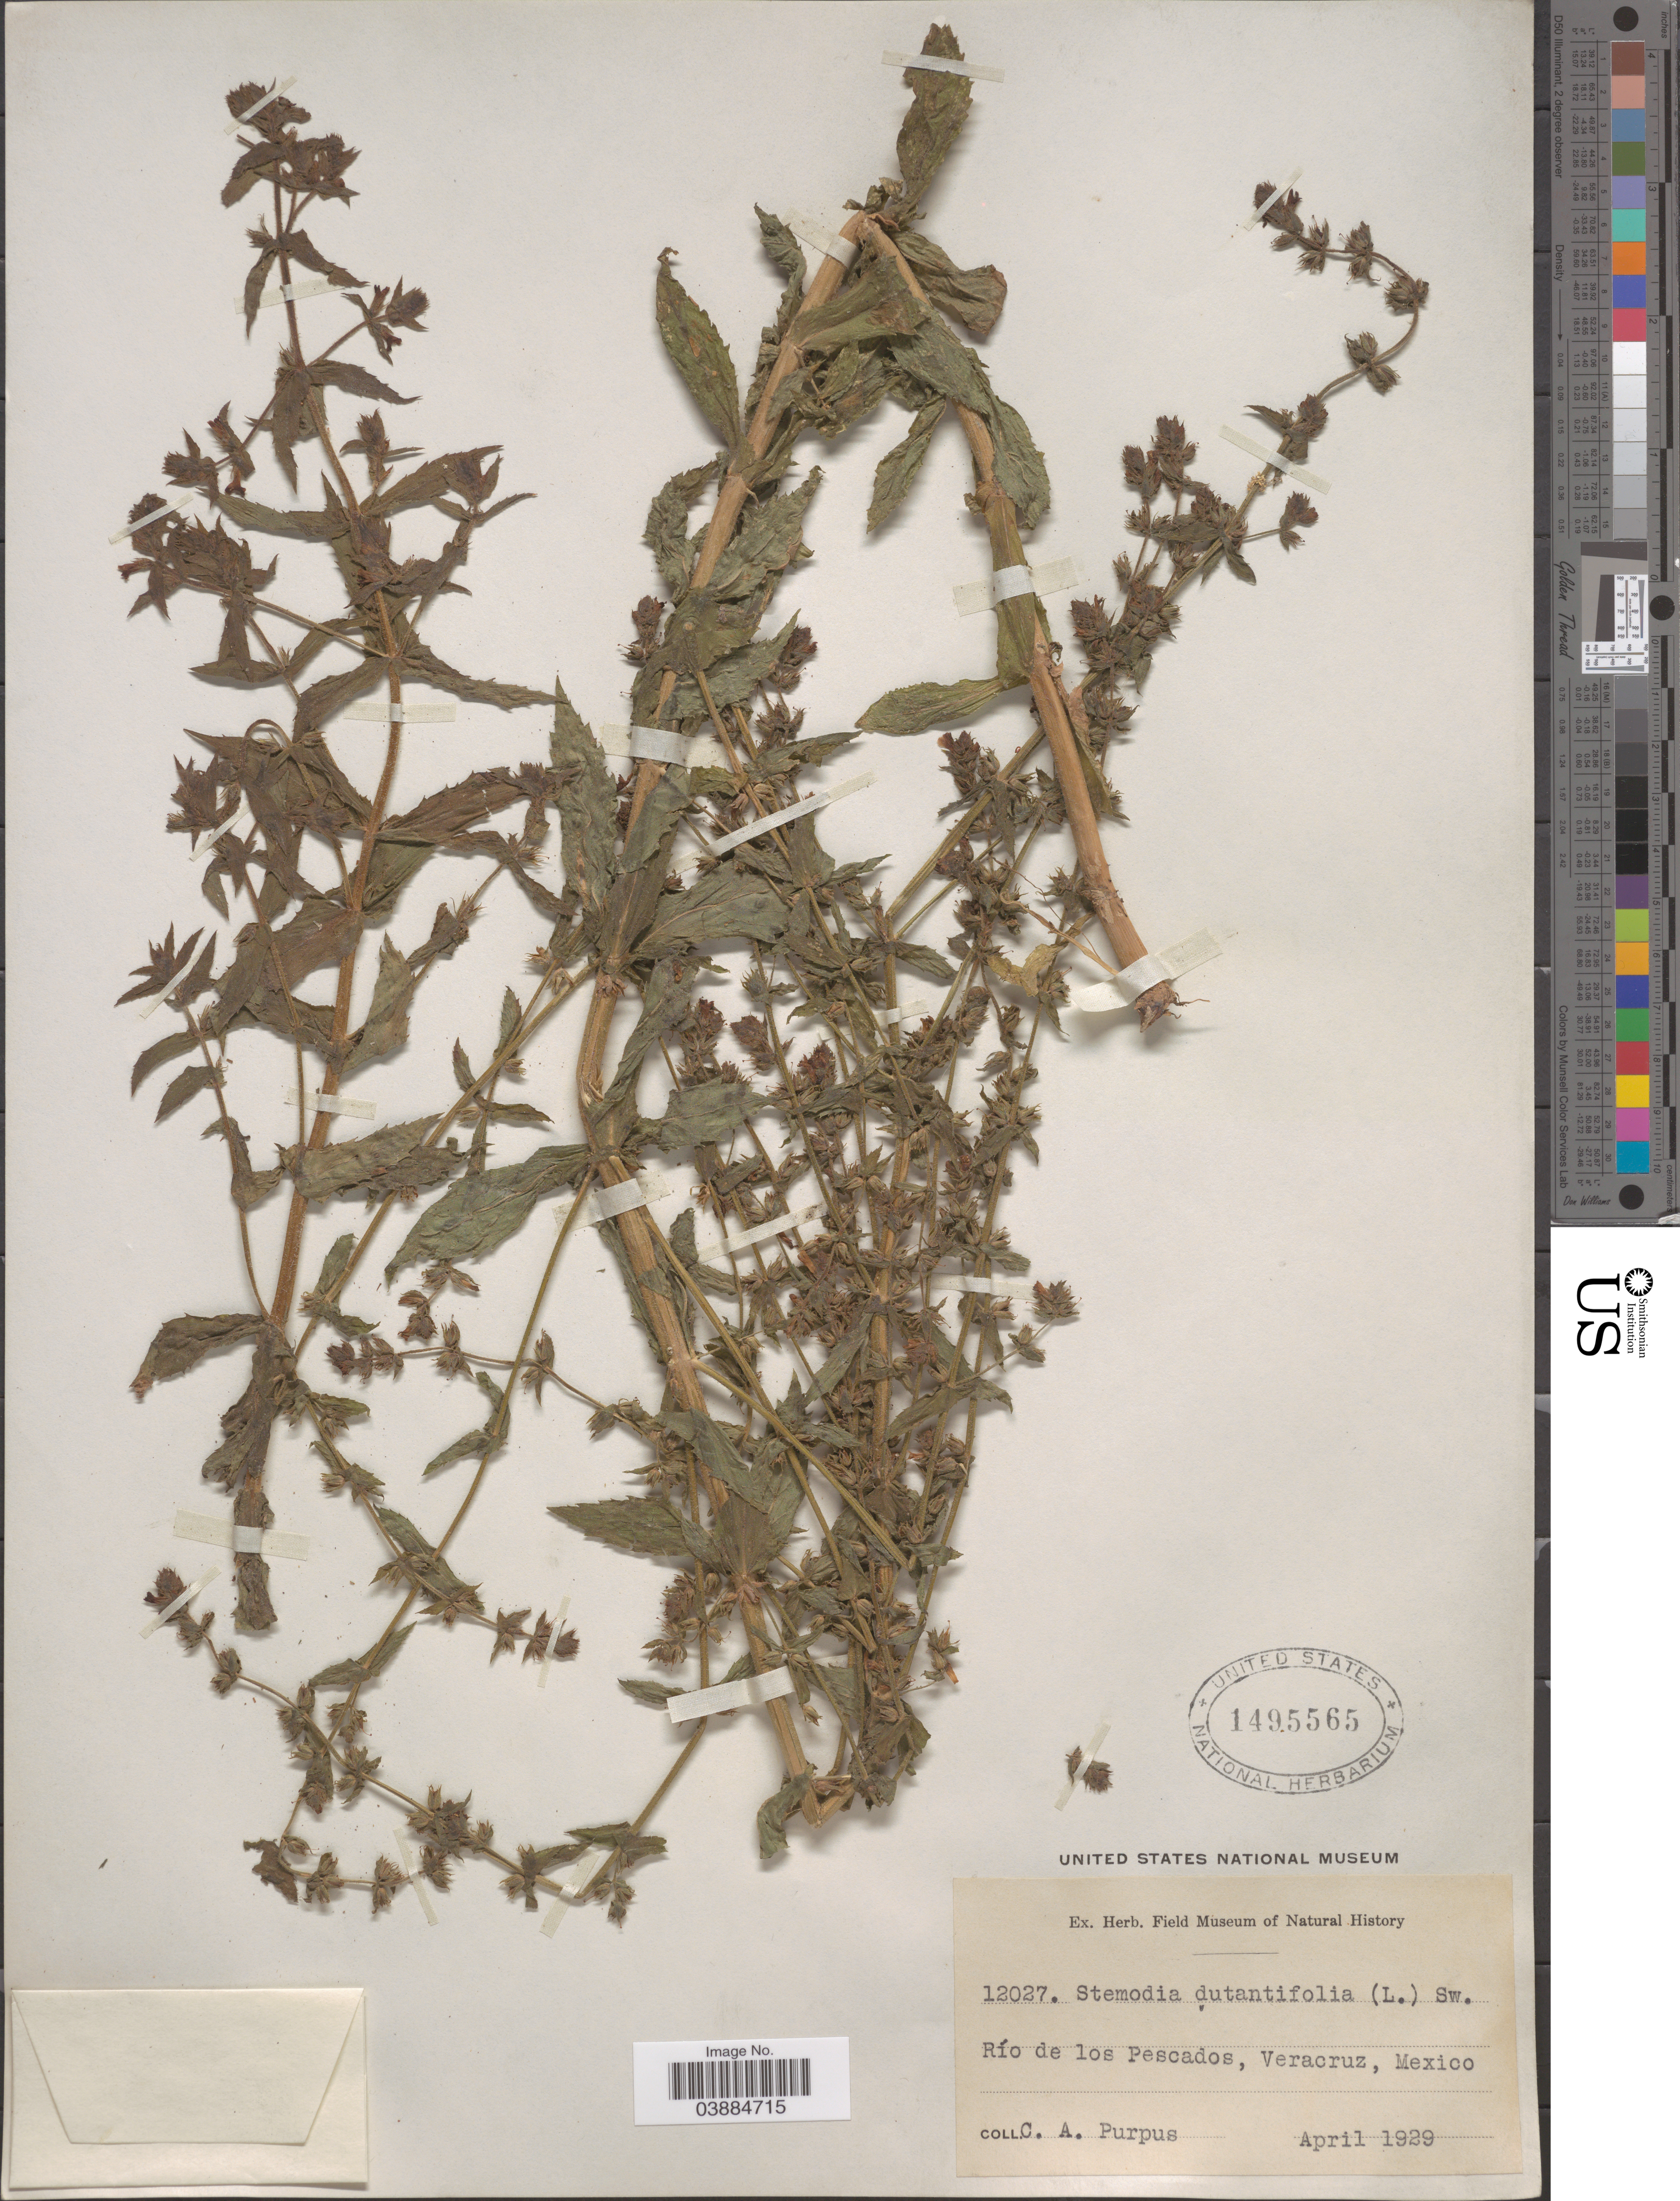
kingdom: Plantae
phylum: Tracheophyta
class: Magnoliopsida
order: Lamiales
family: Plantaginaceae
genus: Stemodia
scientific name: Stemodia durantifolia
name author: (L.) Sw.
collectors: C. A. Purpus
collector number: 12027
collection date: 1929-04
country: Mexico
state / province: Veracruz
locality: Río de los Pescados, Veracruz.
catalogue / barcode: US 1495565